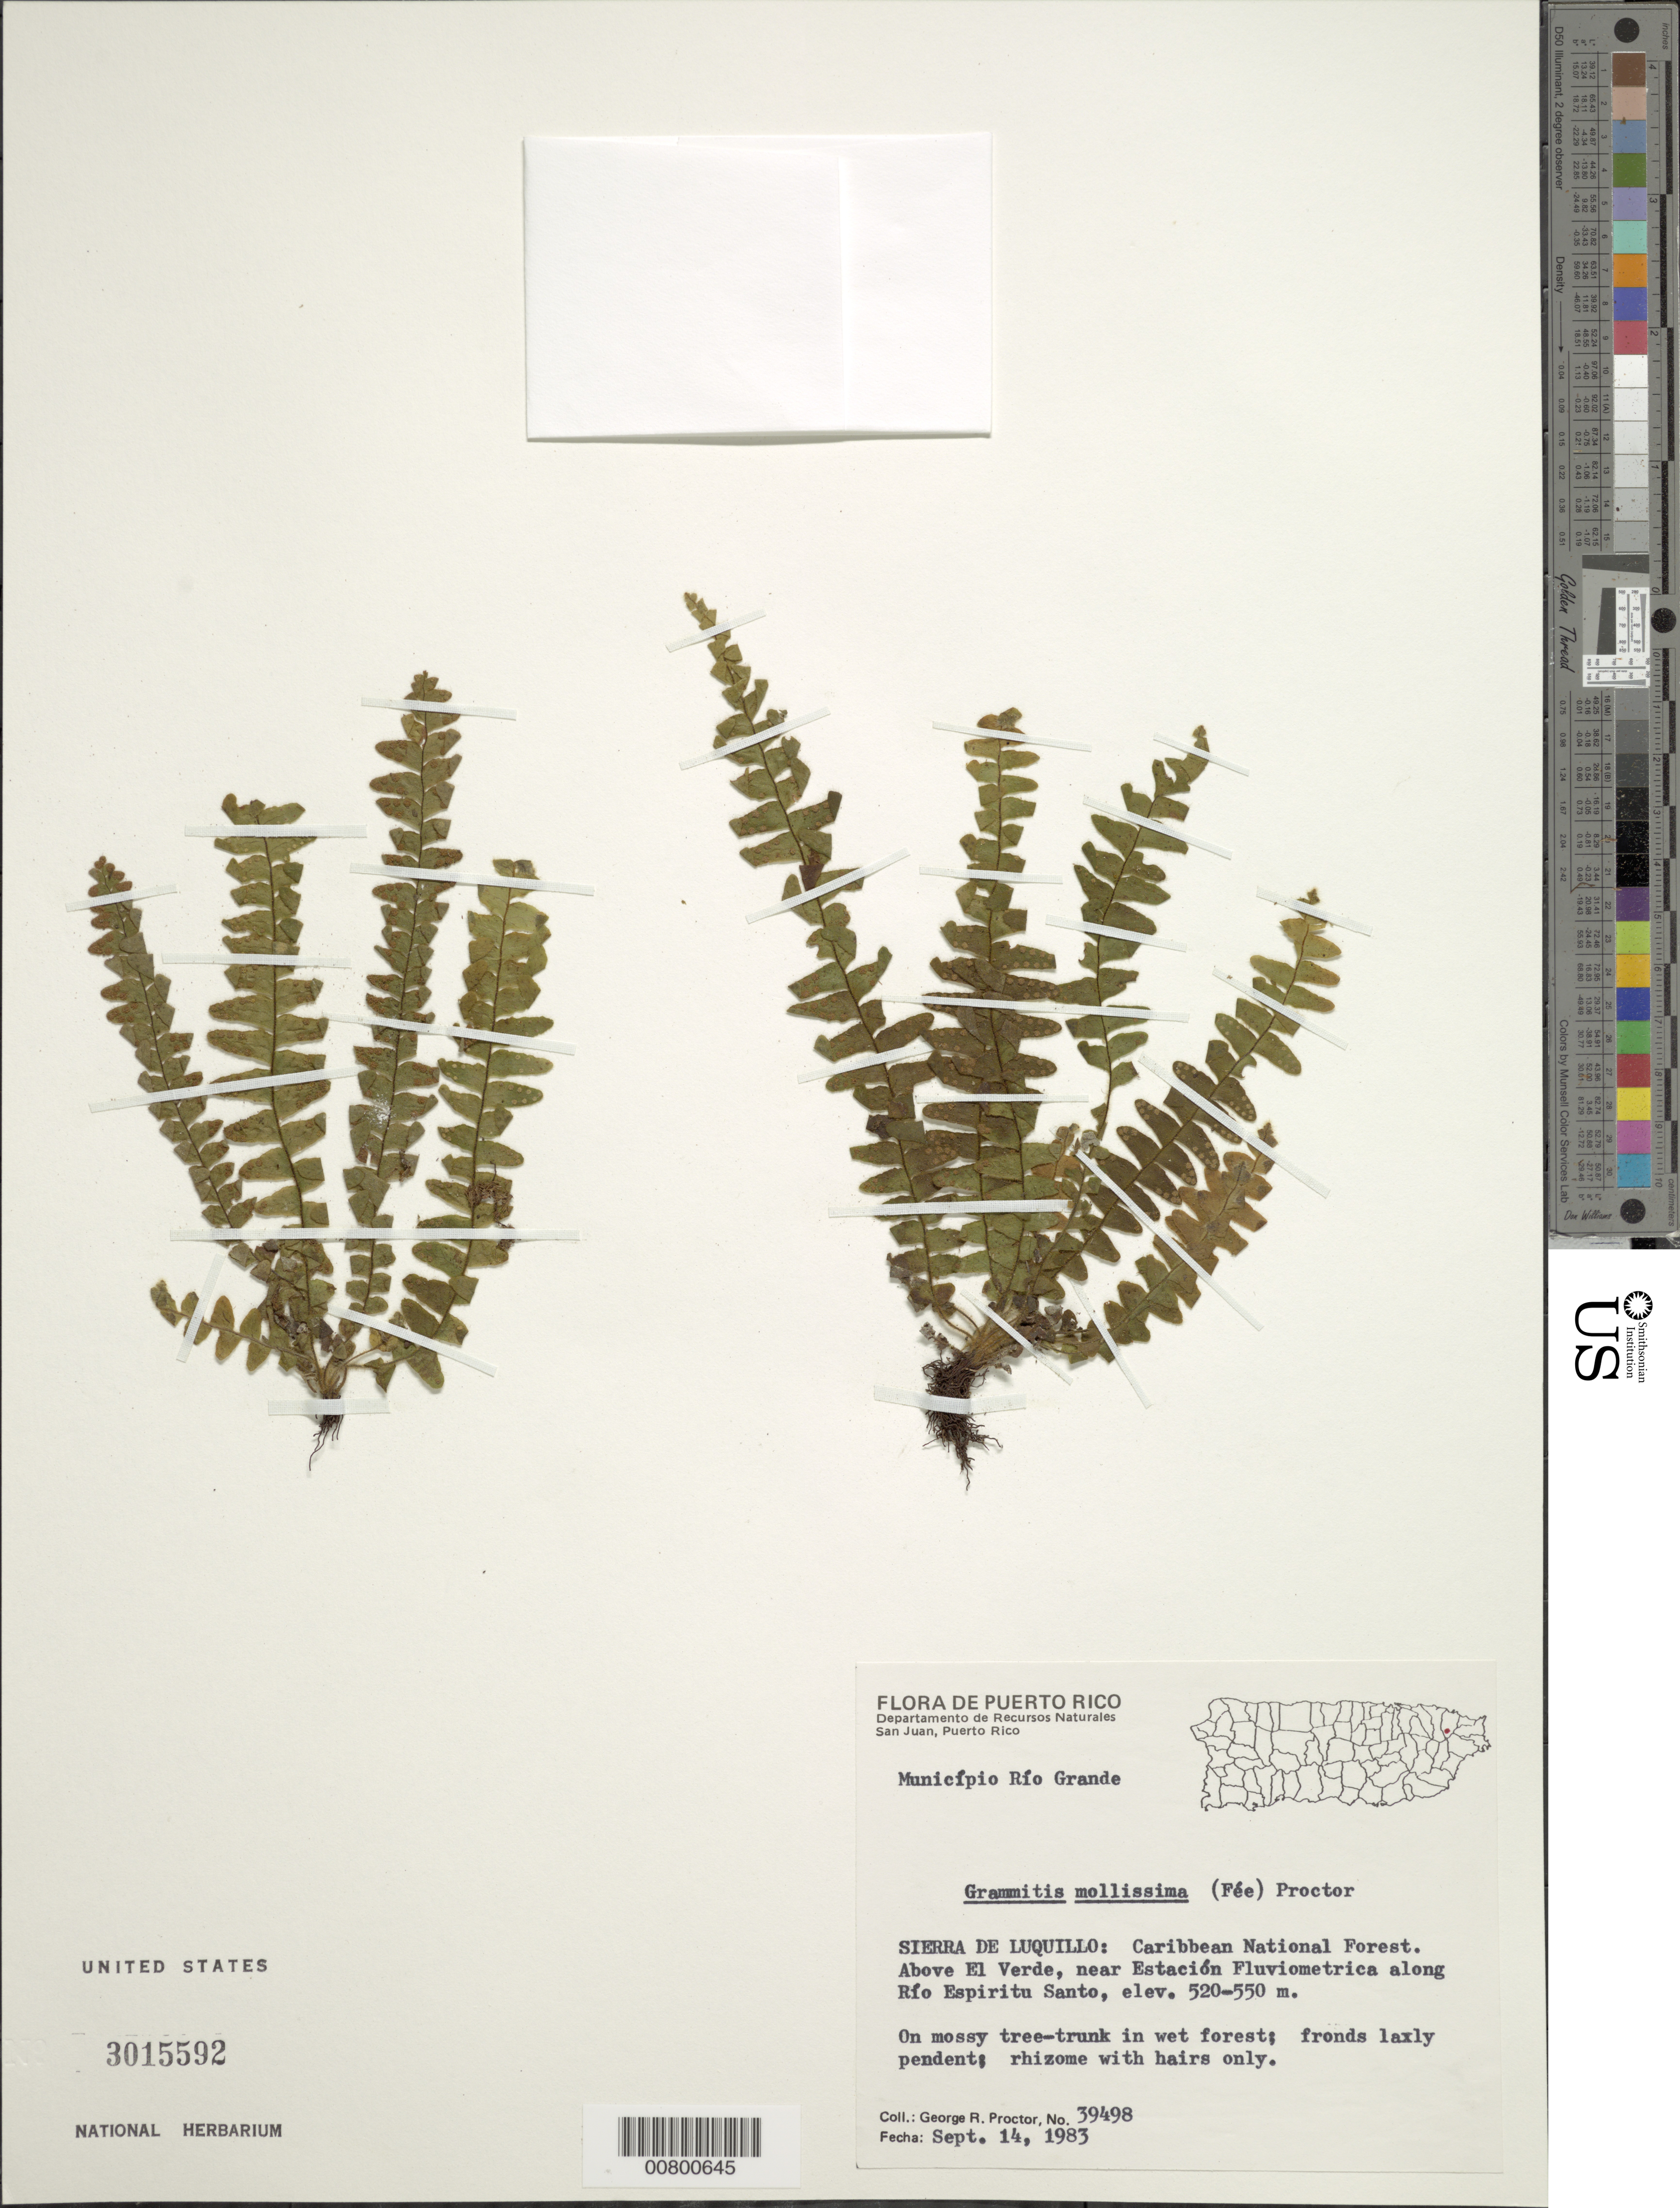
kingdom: Plantae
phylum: Tracheophyta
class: Polypodiopsida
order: Polypodiales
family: Polypodiaceae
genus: Alansmia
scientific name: Alansmia elastica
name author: (Bory ex Willd.) Moguel & M. Kessler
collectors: G. R. Proctor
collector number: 39498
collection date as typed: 14 Sep 1983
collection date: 1983-09-14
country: Puerto Rico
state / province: Río Grande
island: Puerto Rico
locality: Caribbean National Forest, above El Verde, near Estación Fluviometrica, along Río Espiritu Santo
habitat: Wet forest, on mossy tree trunk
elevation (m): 520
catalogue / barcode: US 3015592